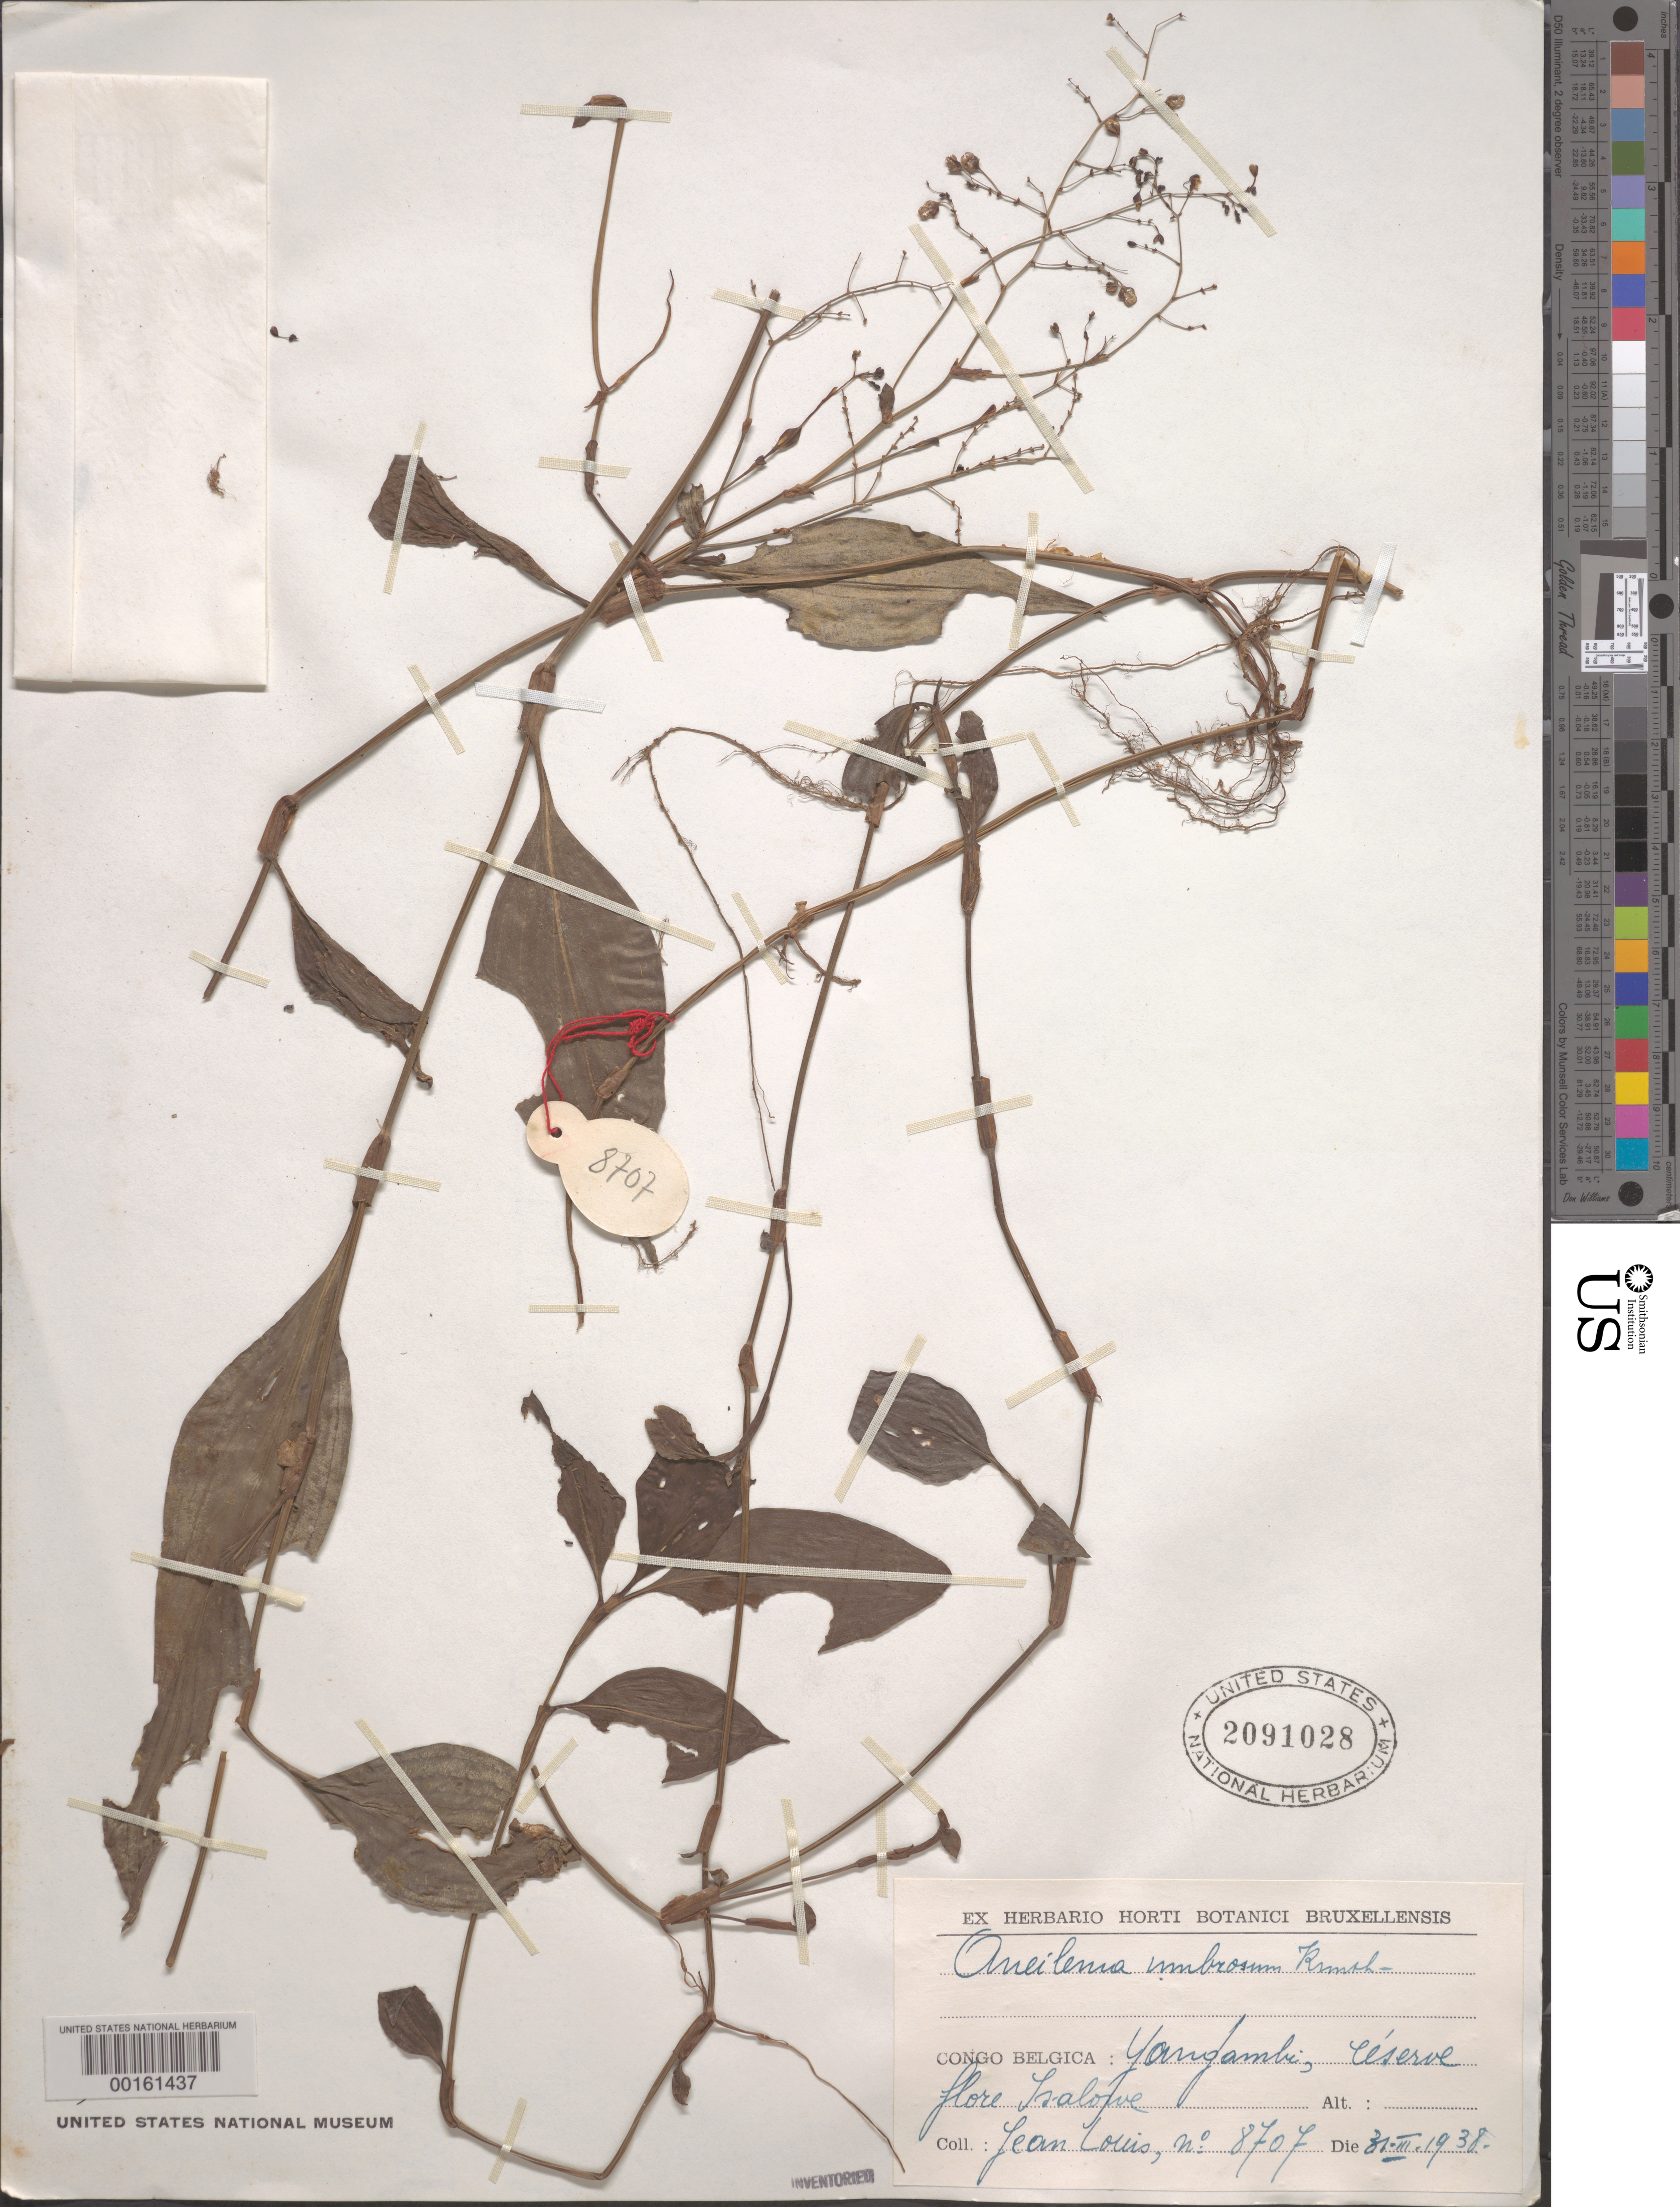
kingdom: Plantae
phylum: Tracheophyta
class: Liliopsida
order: Commelinales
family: Commelinaceae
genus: Aneilema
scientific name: Aneilema umbrosum subsp. umbrosum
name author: (Vahl) Kunth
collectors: J. Louis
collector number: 8707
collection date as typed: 31 Mar 1938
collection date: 1938-03-31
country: Congo, Democratic Republic of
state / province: Tshopo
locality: Yangambi, ile lotumba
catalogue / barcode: US 2091028